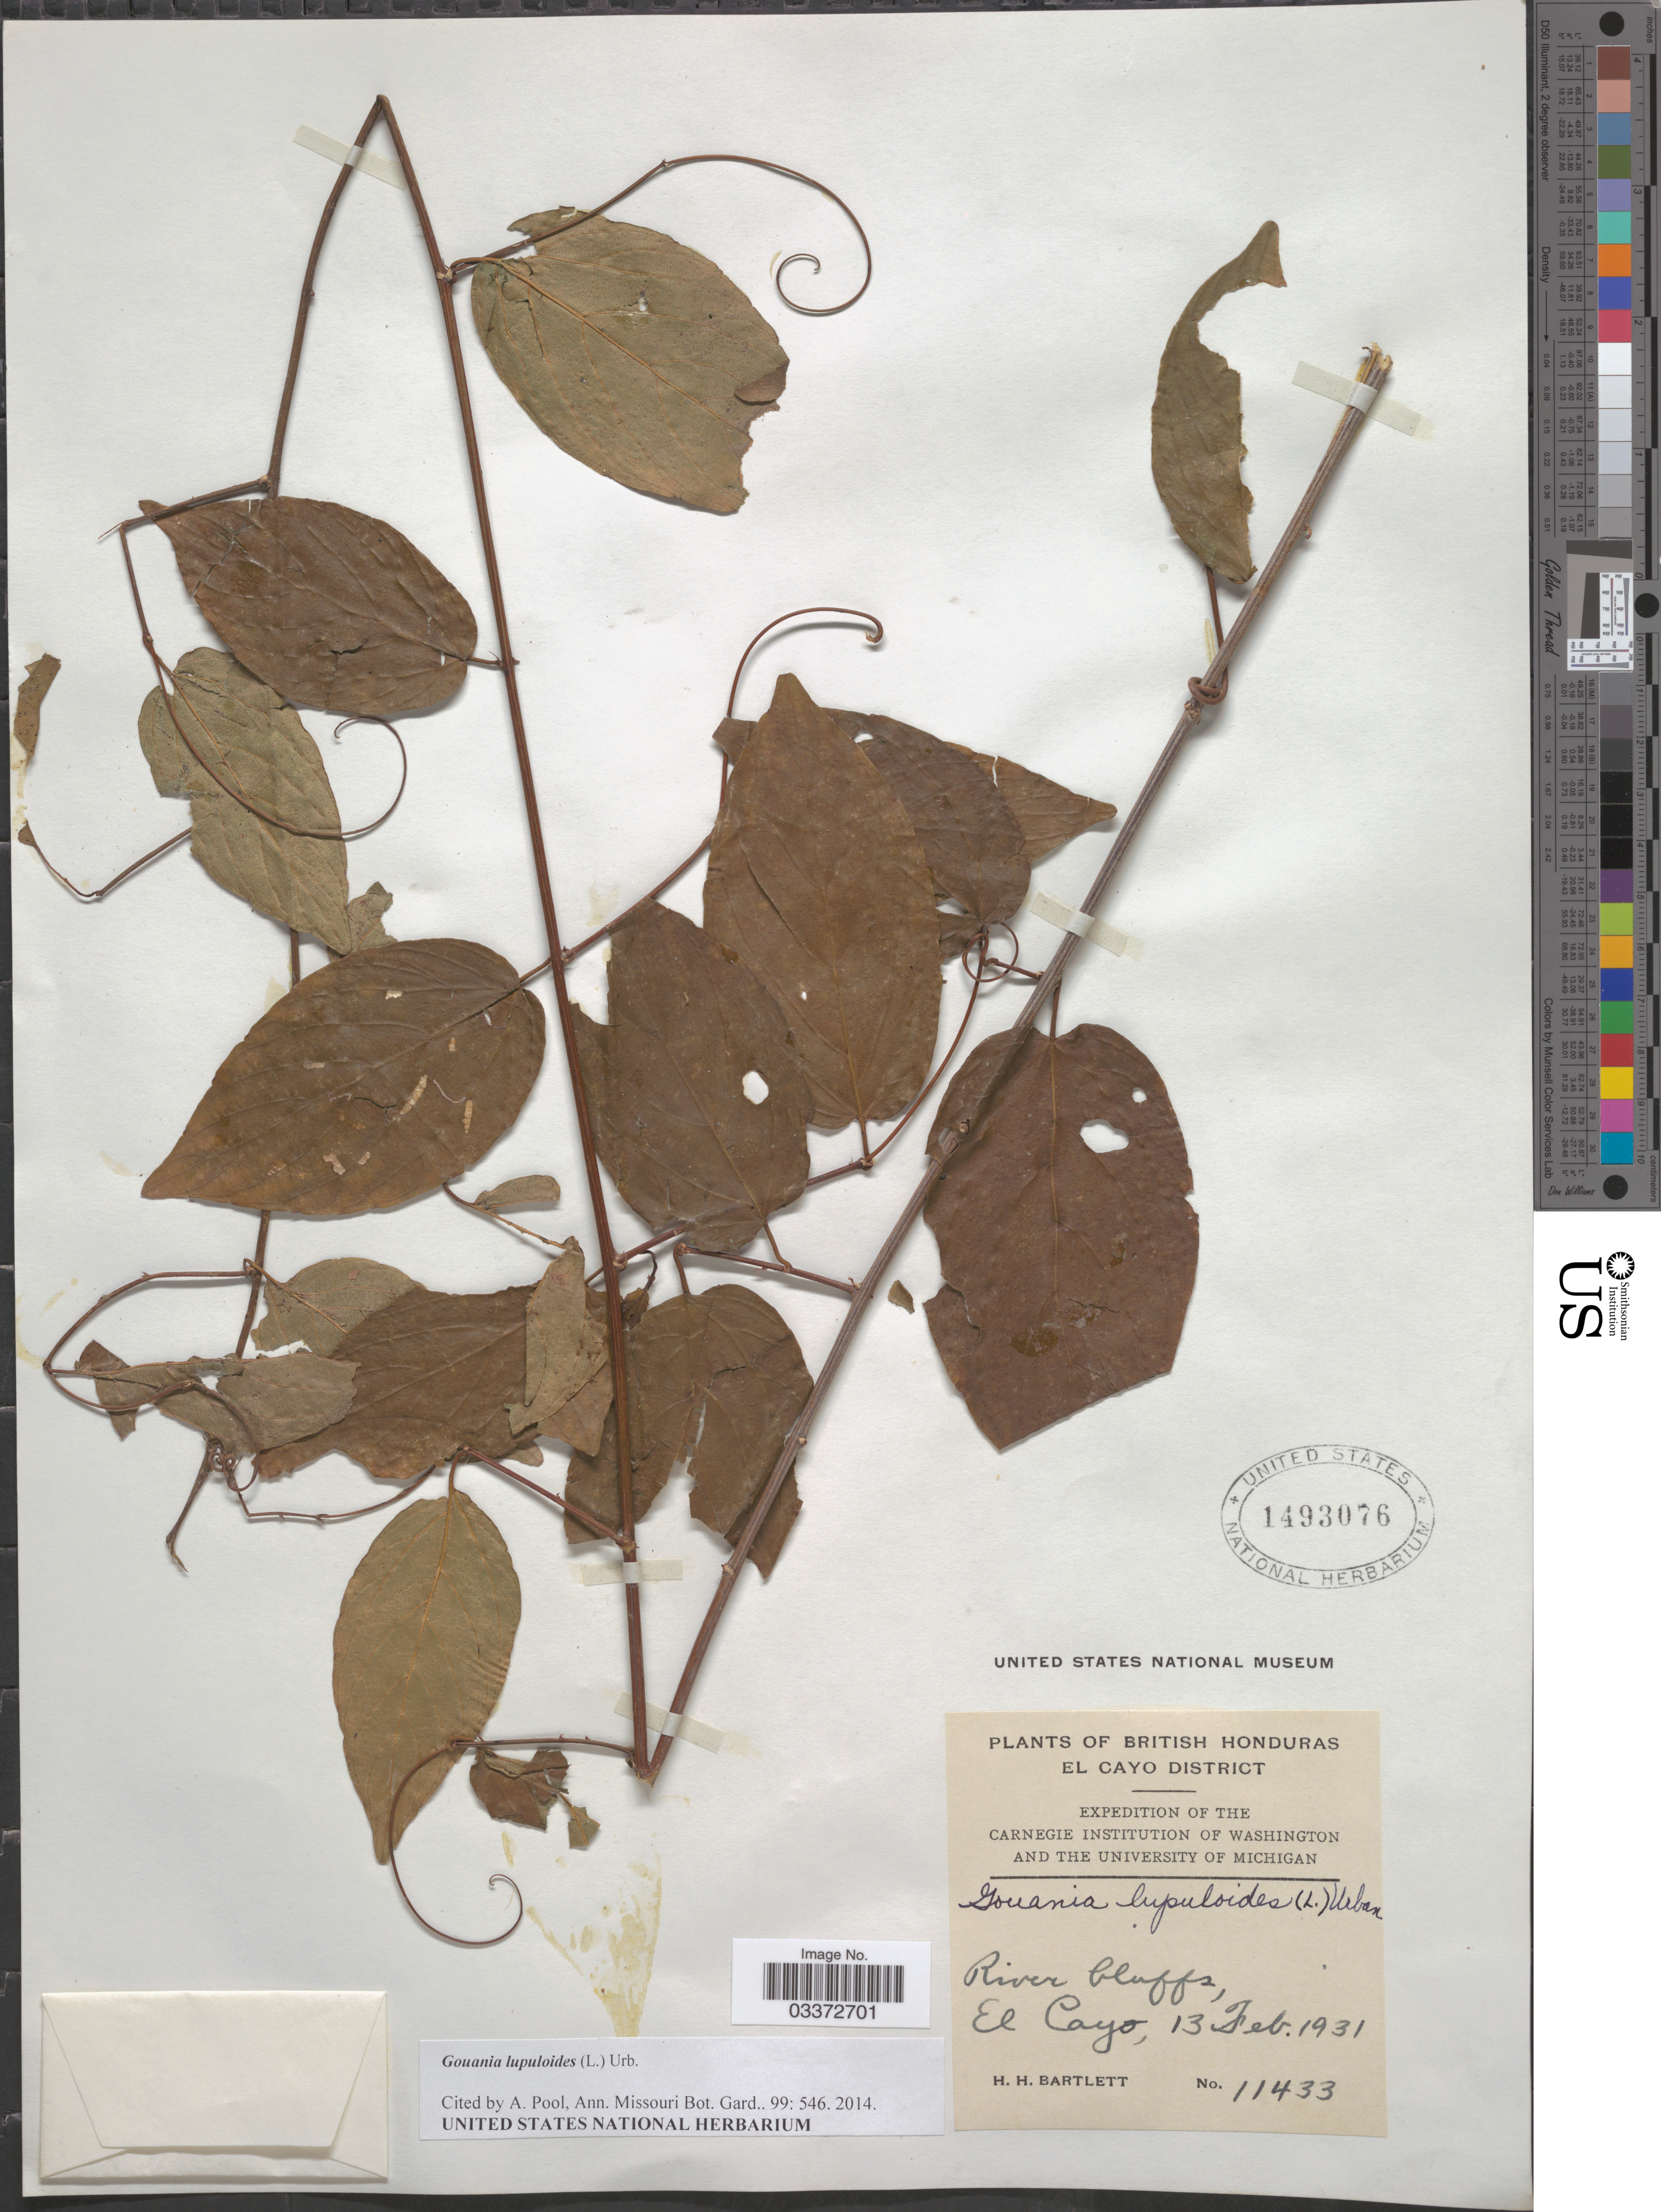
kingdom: Plantae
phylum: Tracheophyta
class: Magnoliopsida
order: Rosales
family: Rhamnaceae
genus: Gouania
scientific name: Gouania lupuloides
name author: (L.) Urb.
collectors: H. H. Bartlett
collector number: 11433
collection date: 1931-02-13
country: Belize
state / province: Cayo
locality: British Honduras. El Cayo District, River bluffs, El Cayo.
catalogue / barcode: US 1493076